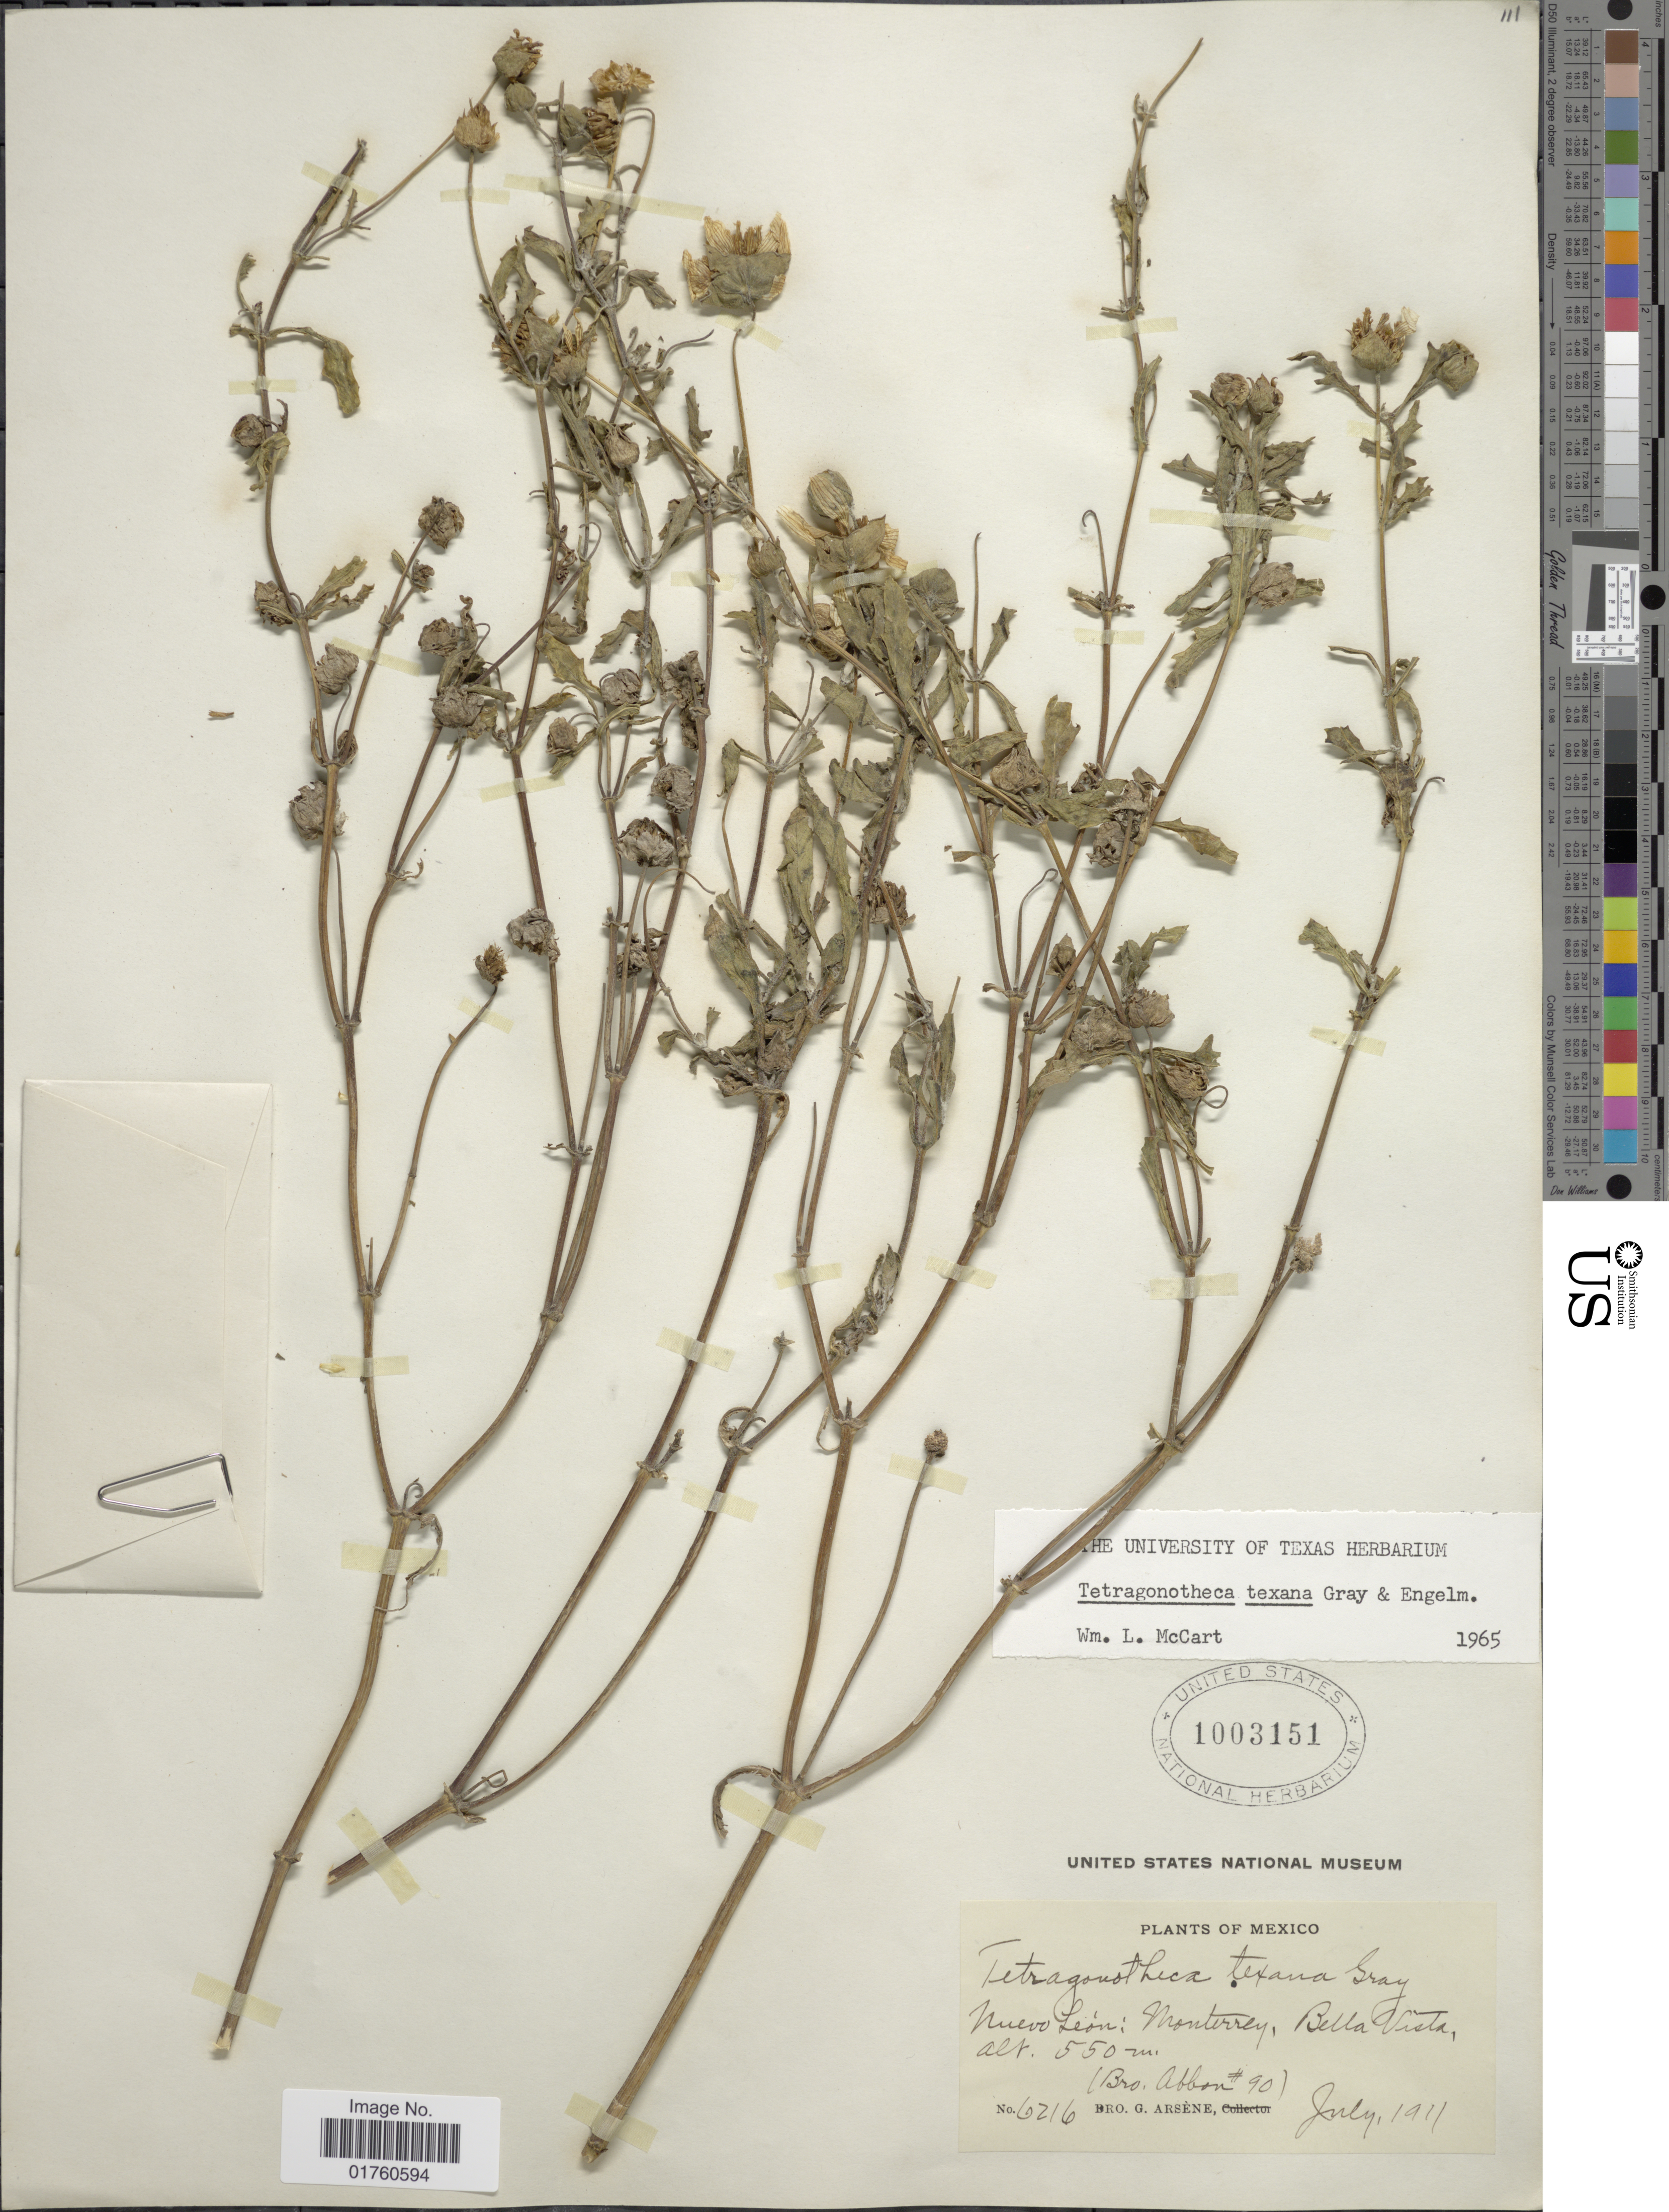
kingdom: Plantae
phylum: Tracheophyta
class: Magnoliopsida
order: Asterales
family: Asteraceae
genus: Tetragonotheca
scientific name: Tetragonotheca texana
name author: A. Gray & Engelm.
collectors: Bro. Abbon & Bro. G. Arsène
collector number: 6216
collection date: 1911-07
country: Mexico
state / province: Nuevo León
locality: Monterrey, Belle Vista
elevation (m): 550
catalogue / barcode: US 1003151